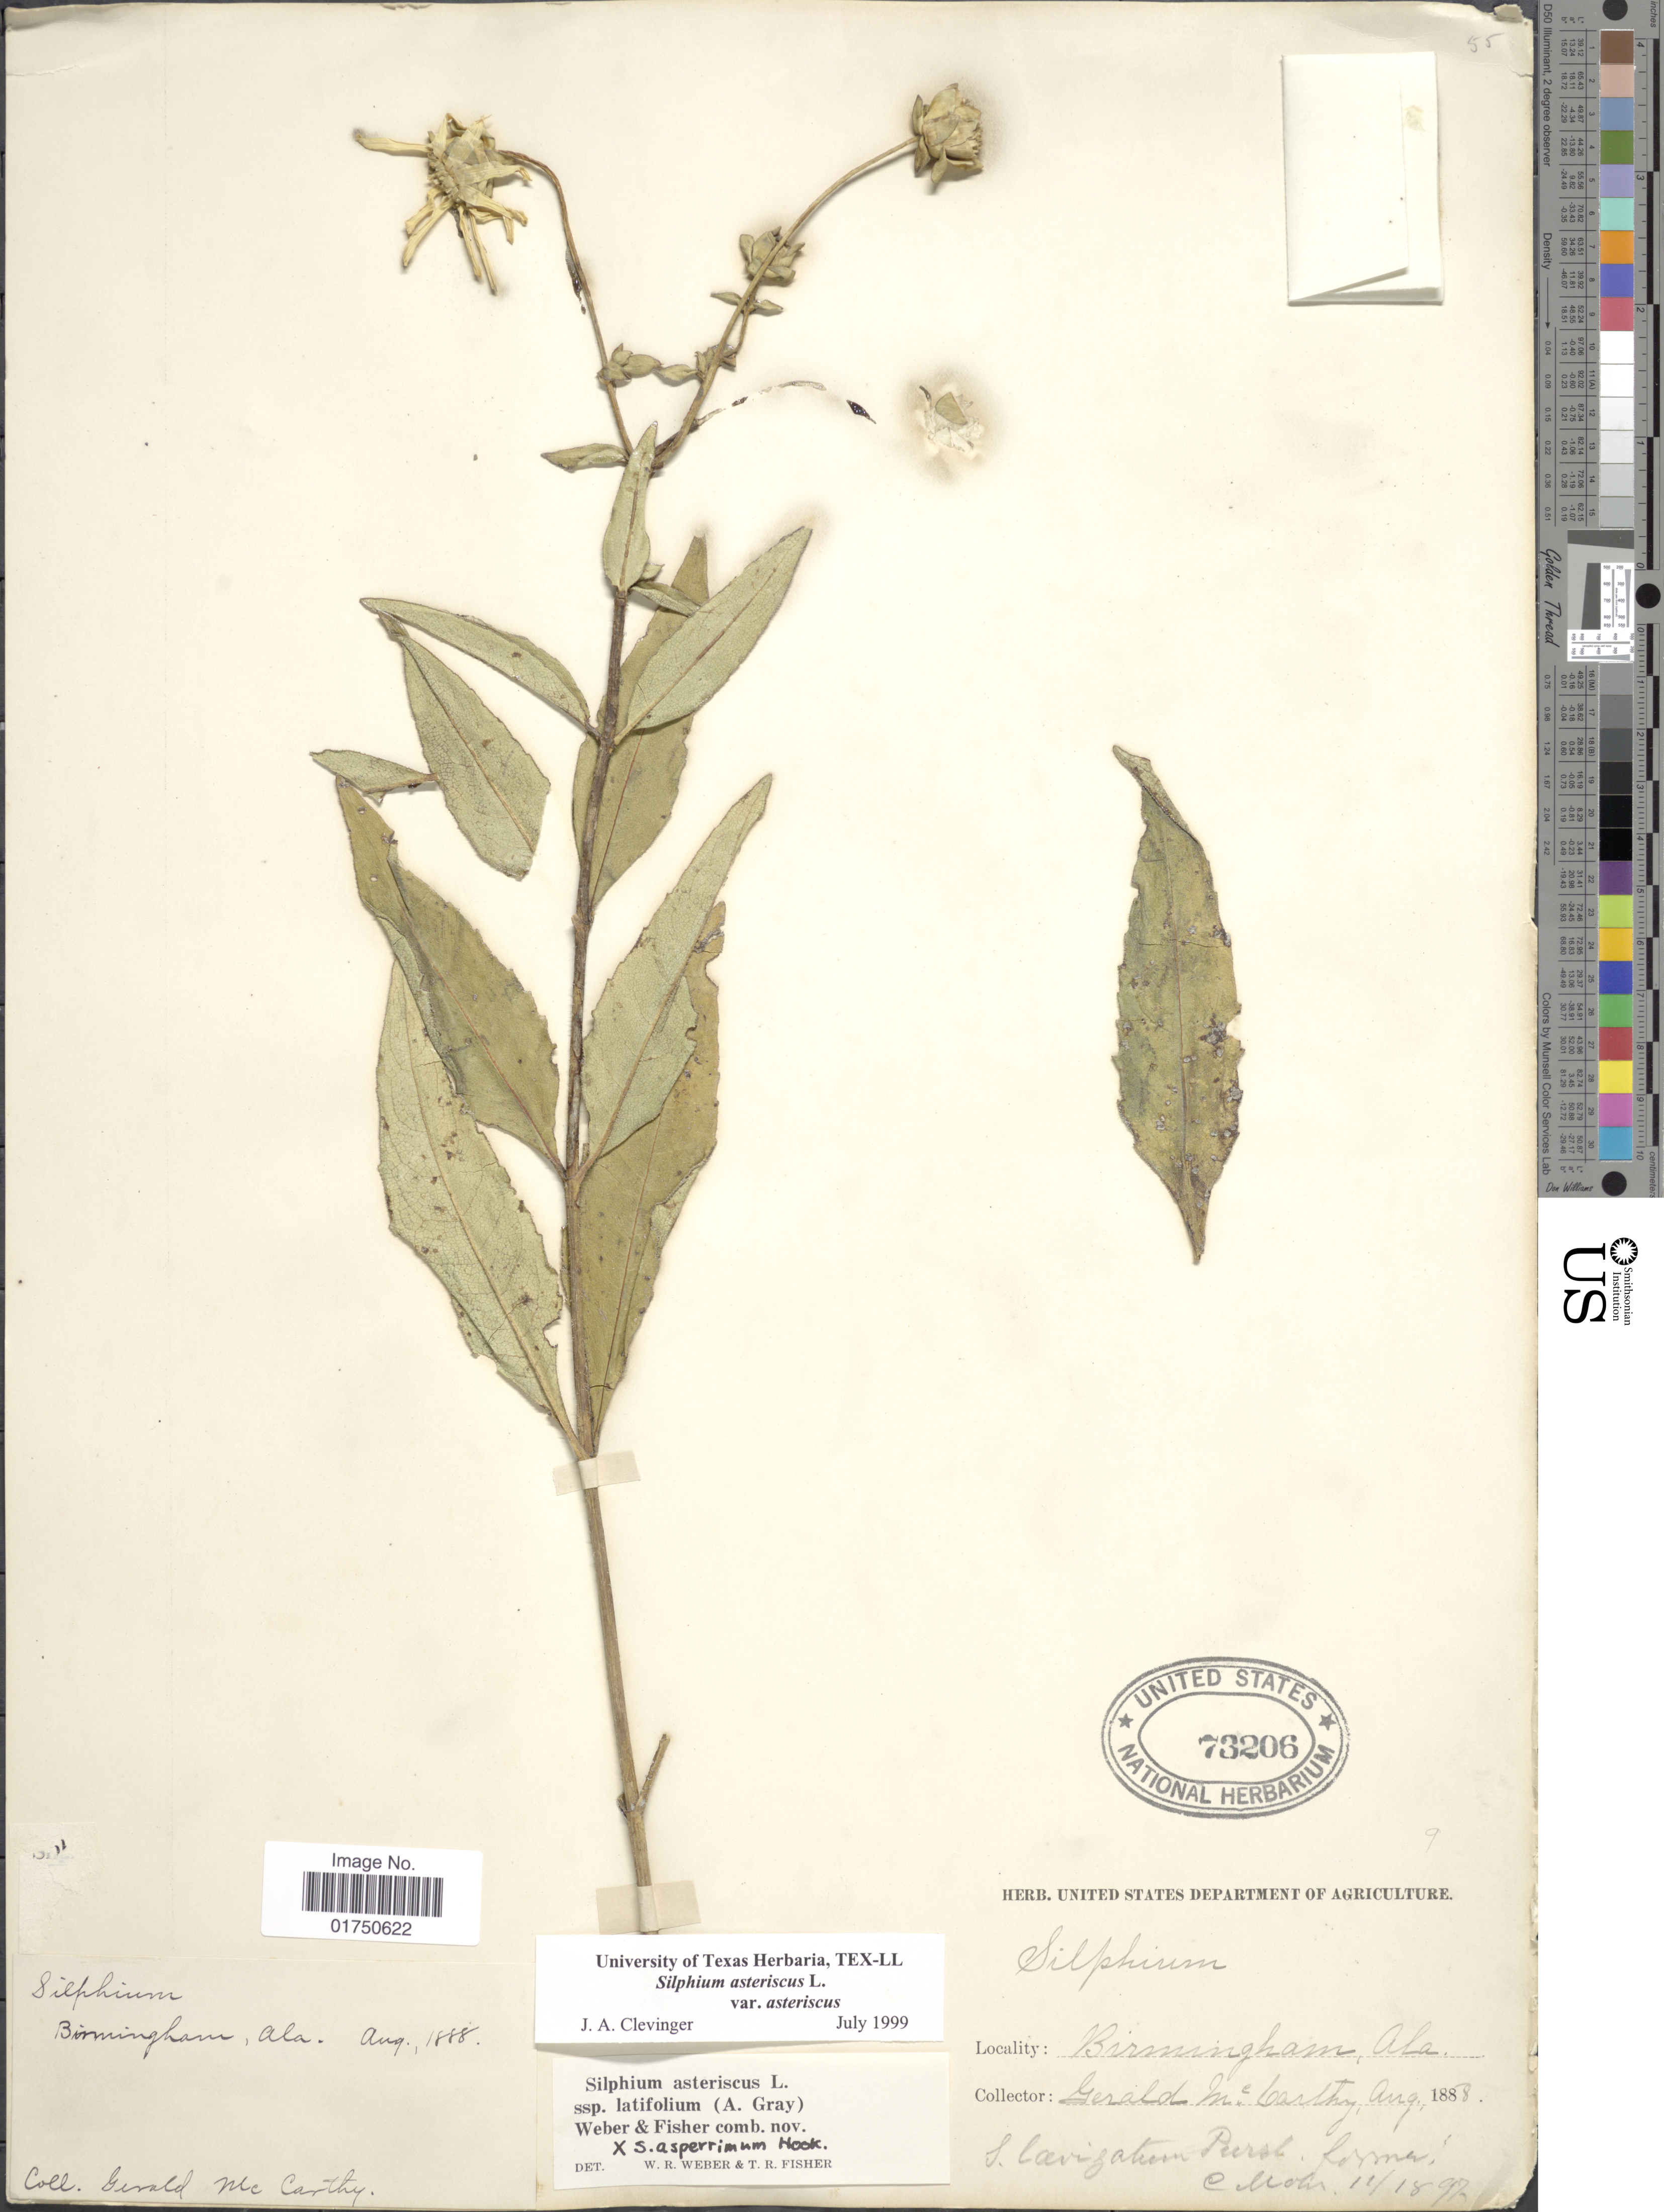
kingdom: Plantae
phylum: Tracheophyta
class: Magnoliopsida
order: Asterales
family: Asteraceae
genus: Silphium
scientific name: Silphium asteriscus var. asteriscus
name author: L.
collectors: G. McCarthy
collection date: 1888-08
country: United States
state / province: Alabama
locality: Birmingham, Ala.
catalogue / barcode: US 73206